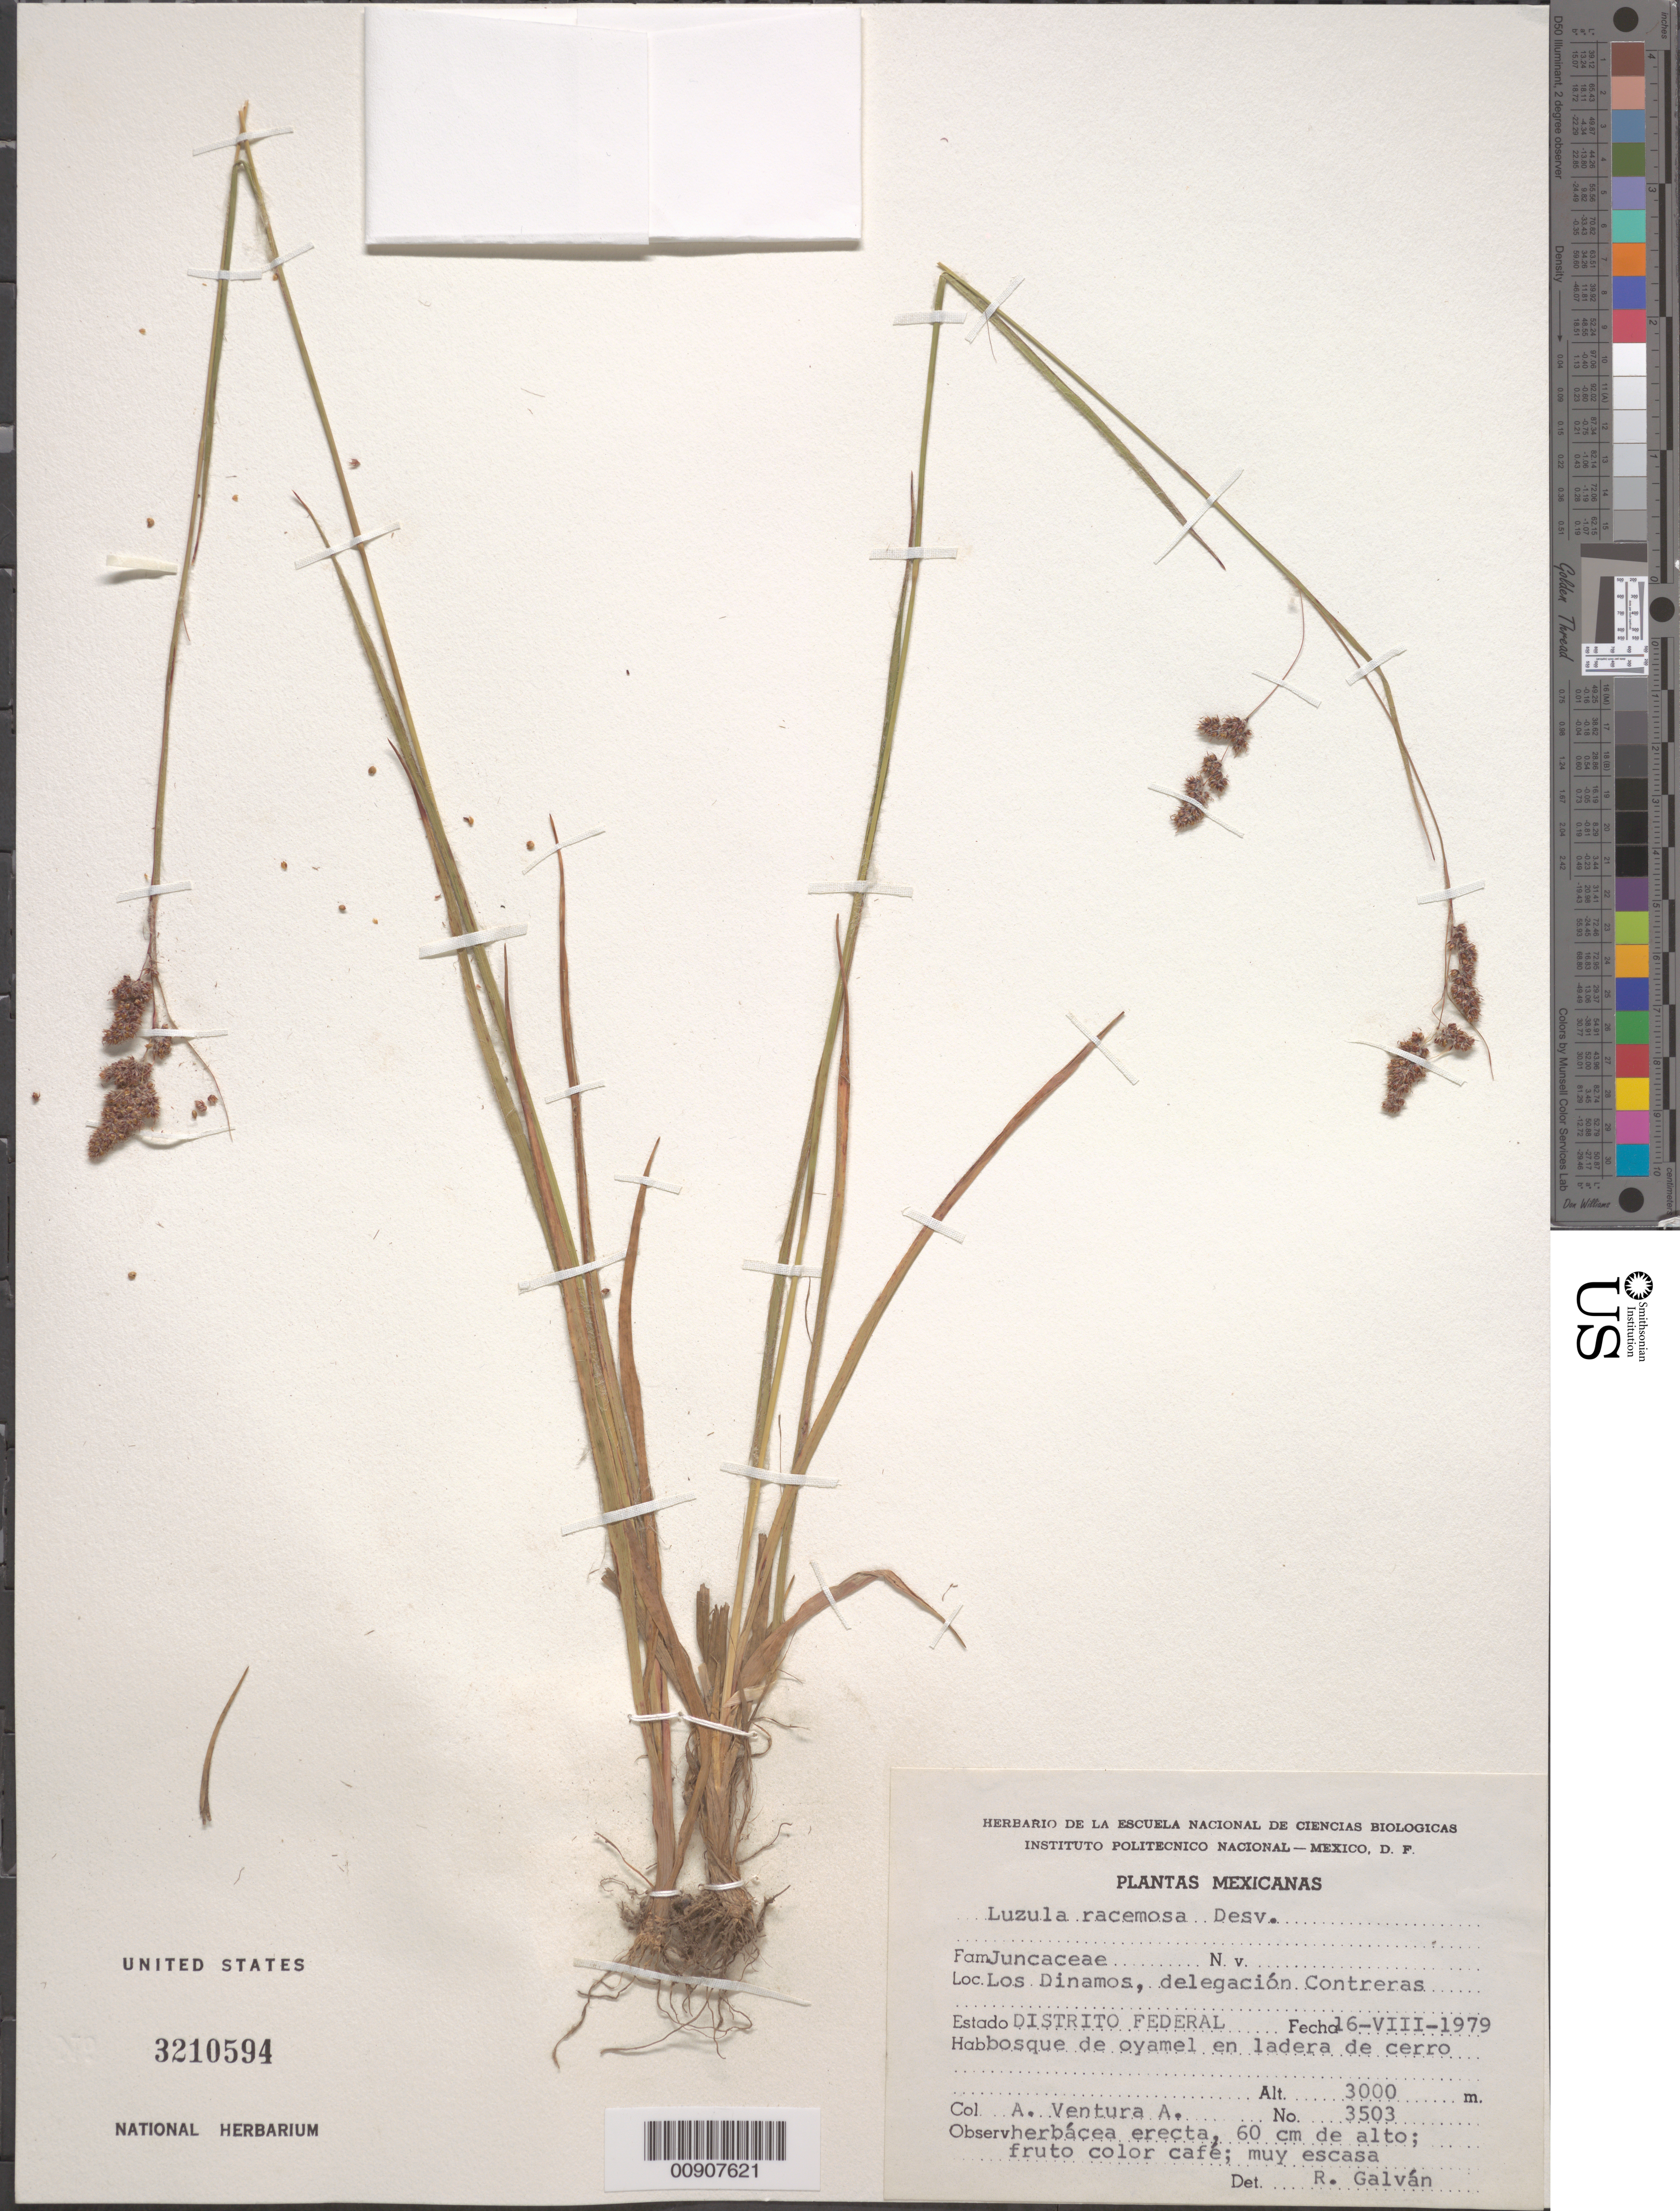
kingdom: Plantae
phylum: Tracheophyta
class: Liliopsida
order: Poales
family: Juncaceae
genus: Luzula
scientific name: Luzula racemosa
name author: Desv.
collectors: A. Ventura A.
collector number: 3503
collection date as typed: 16 Aug 1979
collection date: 1979-08-16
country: Mexico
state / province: Distrito Federal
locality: Los Dinamos, delegación Contreras, Distrito Federal.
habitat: Bosque de oyamel en ladera de cerro.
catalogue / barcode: US 3210594